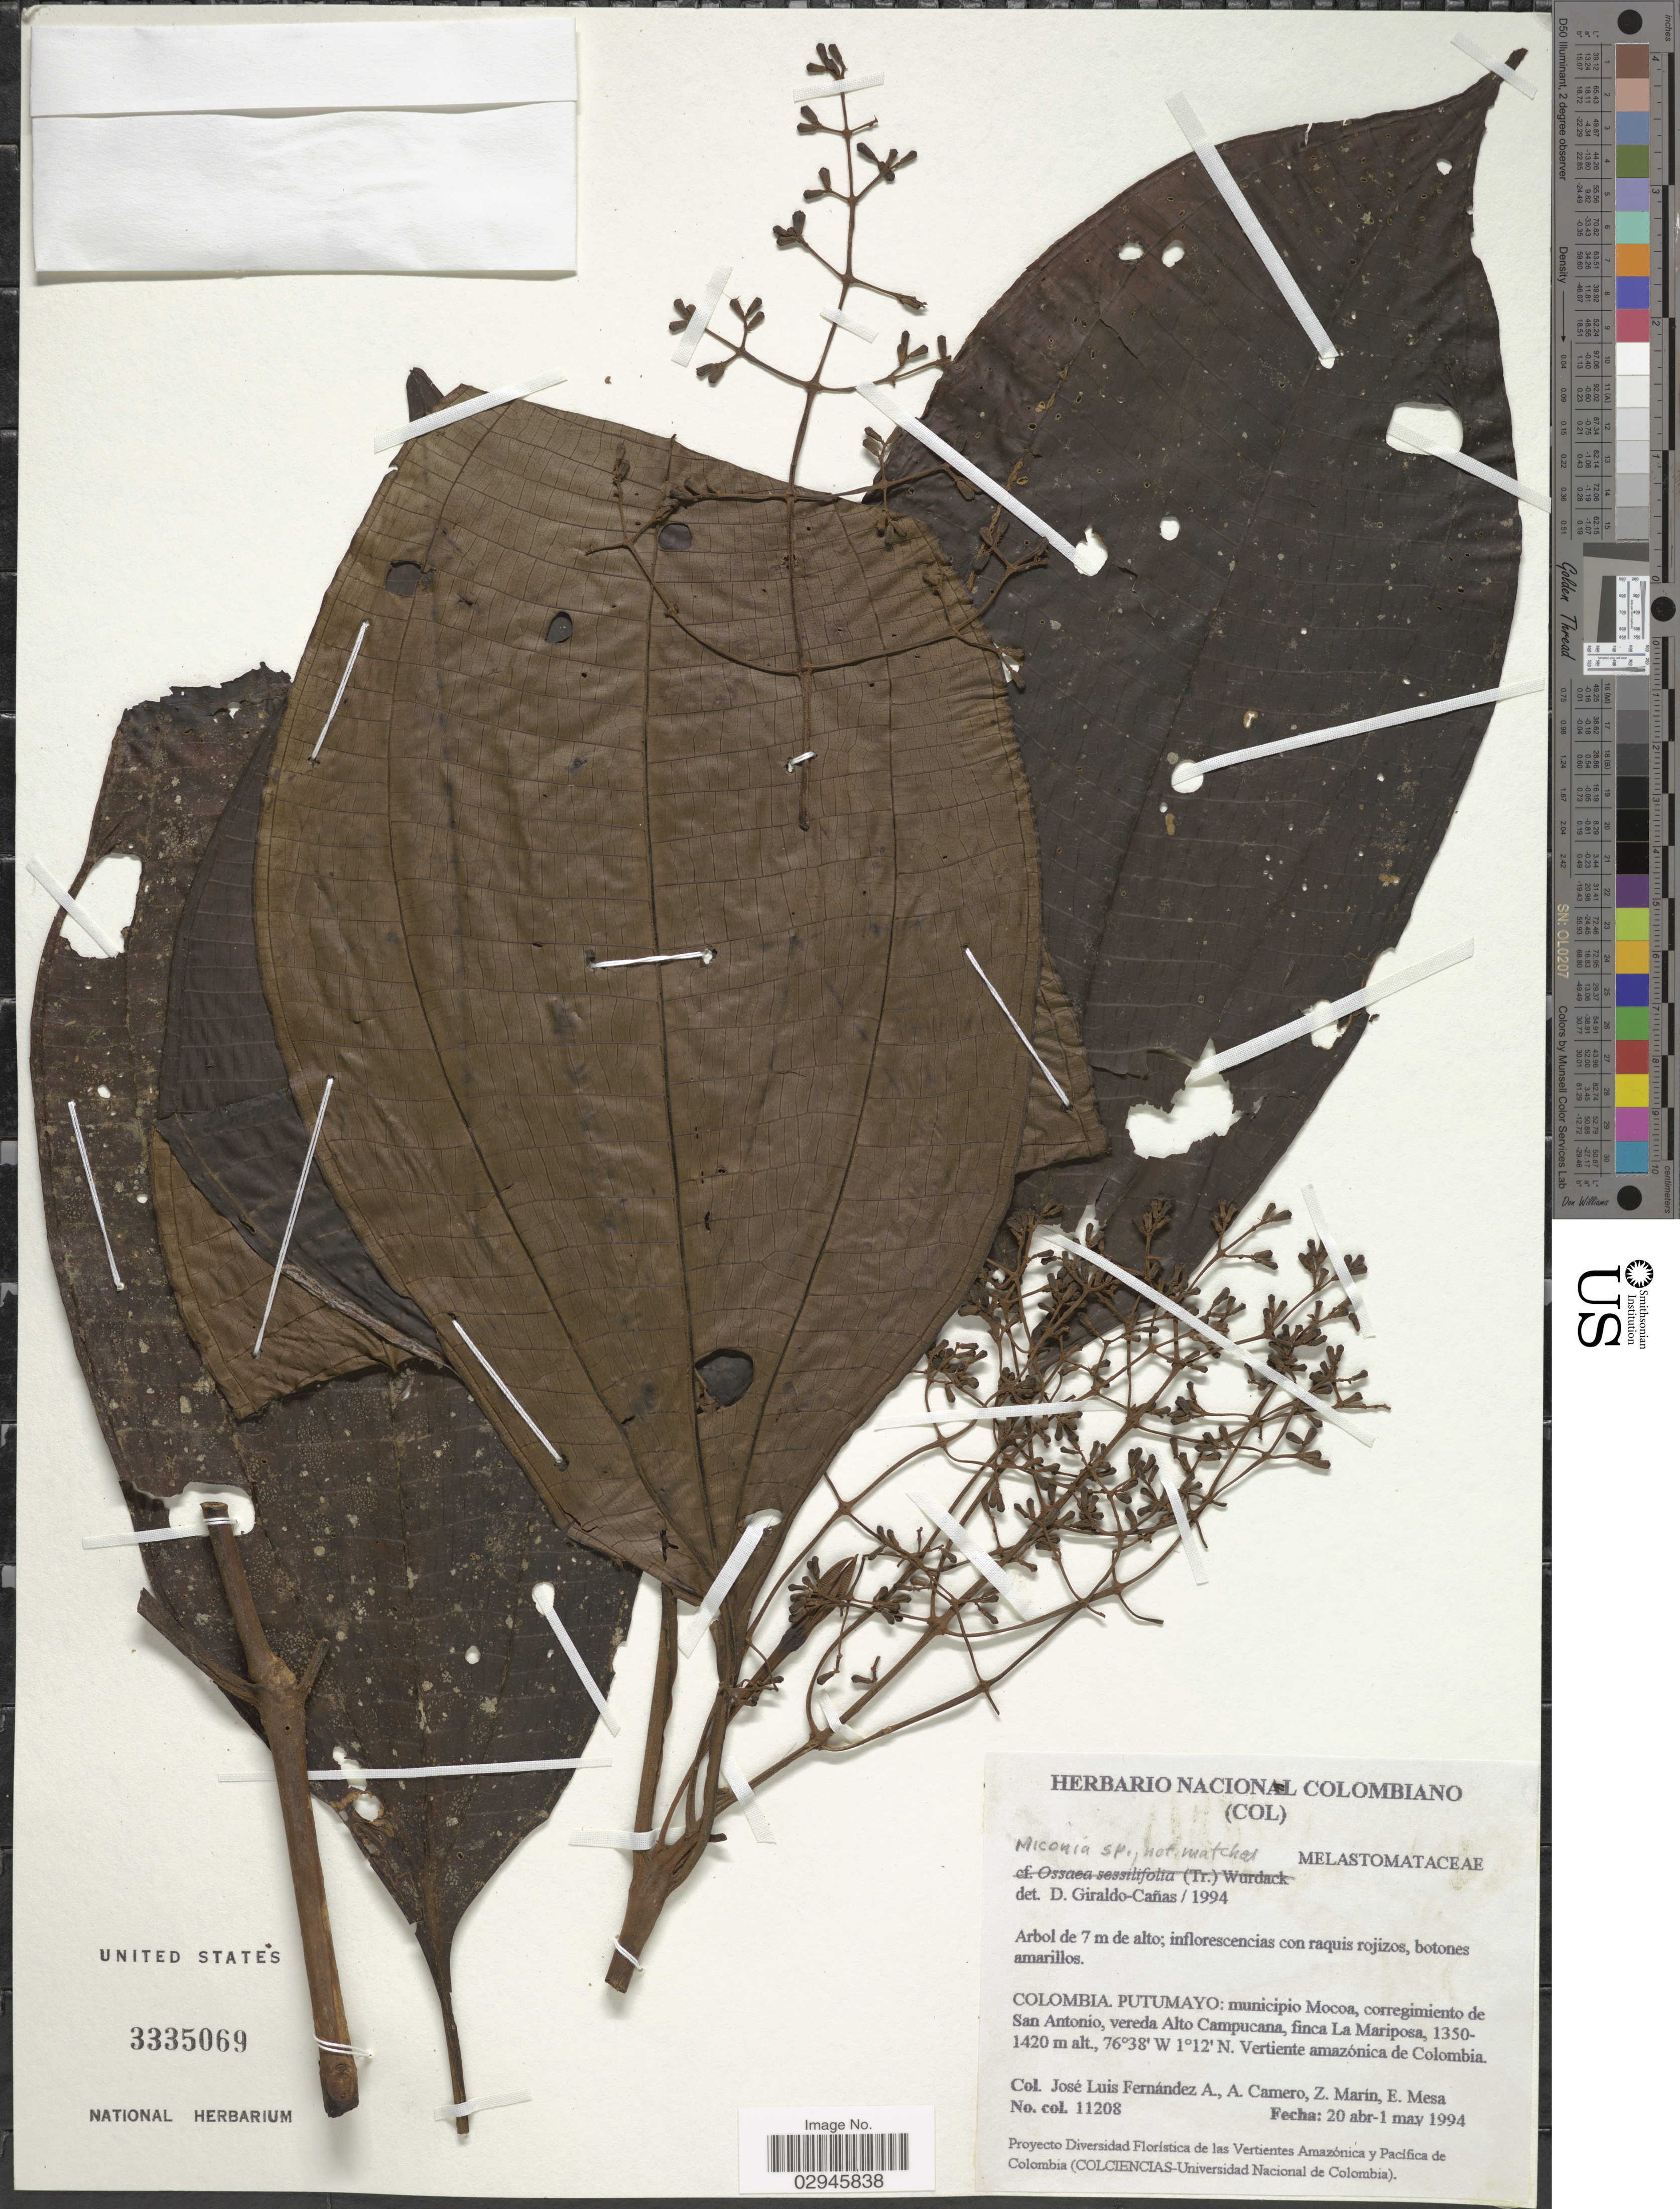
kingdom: Plantae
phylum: Tracheophyta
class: Magnoliopsida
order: Myrtales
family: Melastomataceae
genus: Miconia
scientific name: Miconia sp.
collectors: J. L. Fernández-Alonso, A. A. Camero, Z. Marin & E. Mesa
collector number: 11208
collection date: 1994-04-20/1994-05-01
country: Colombia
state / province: Putumayo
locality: Municipio Mocoa, corregimiento de San Antonio, vereda Alto Campucana, finca La Mariposa. Vertiente amazónica de Colombia.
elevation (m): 1350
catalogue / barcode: US 3335069